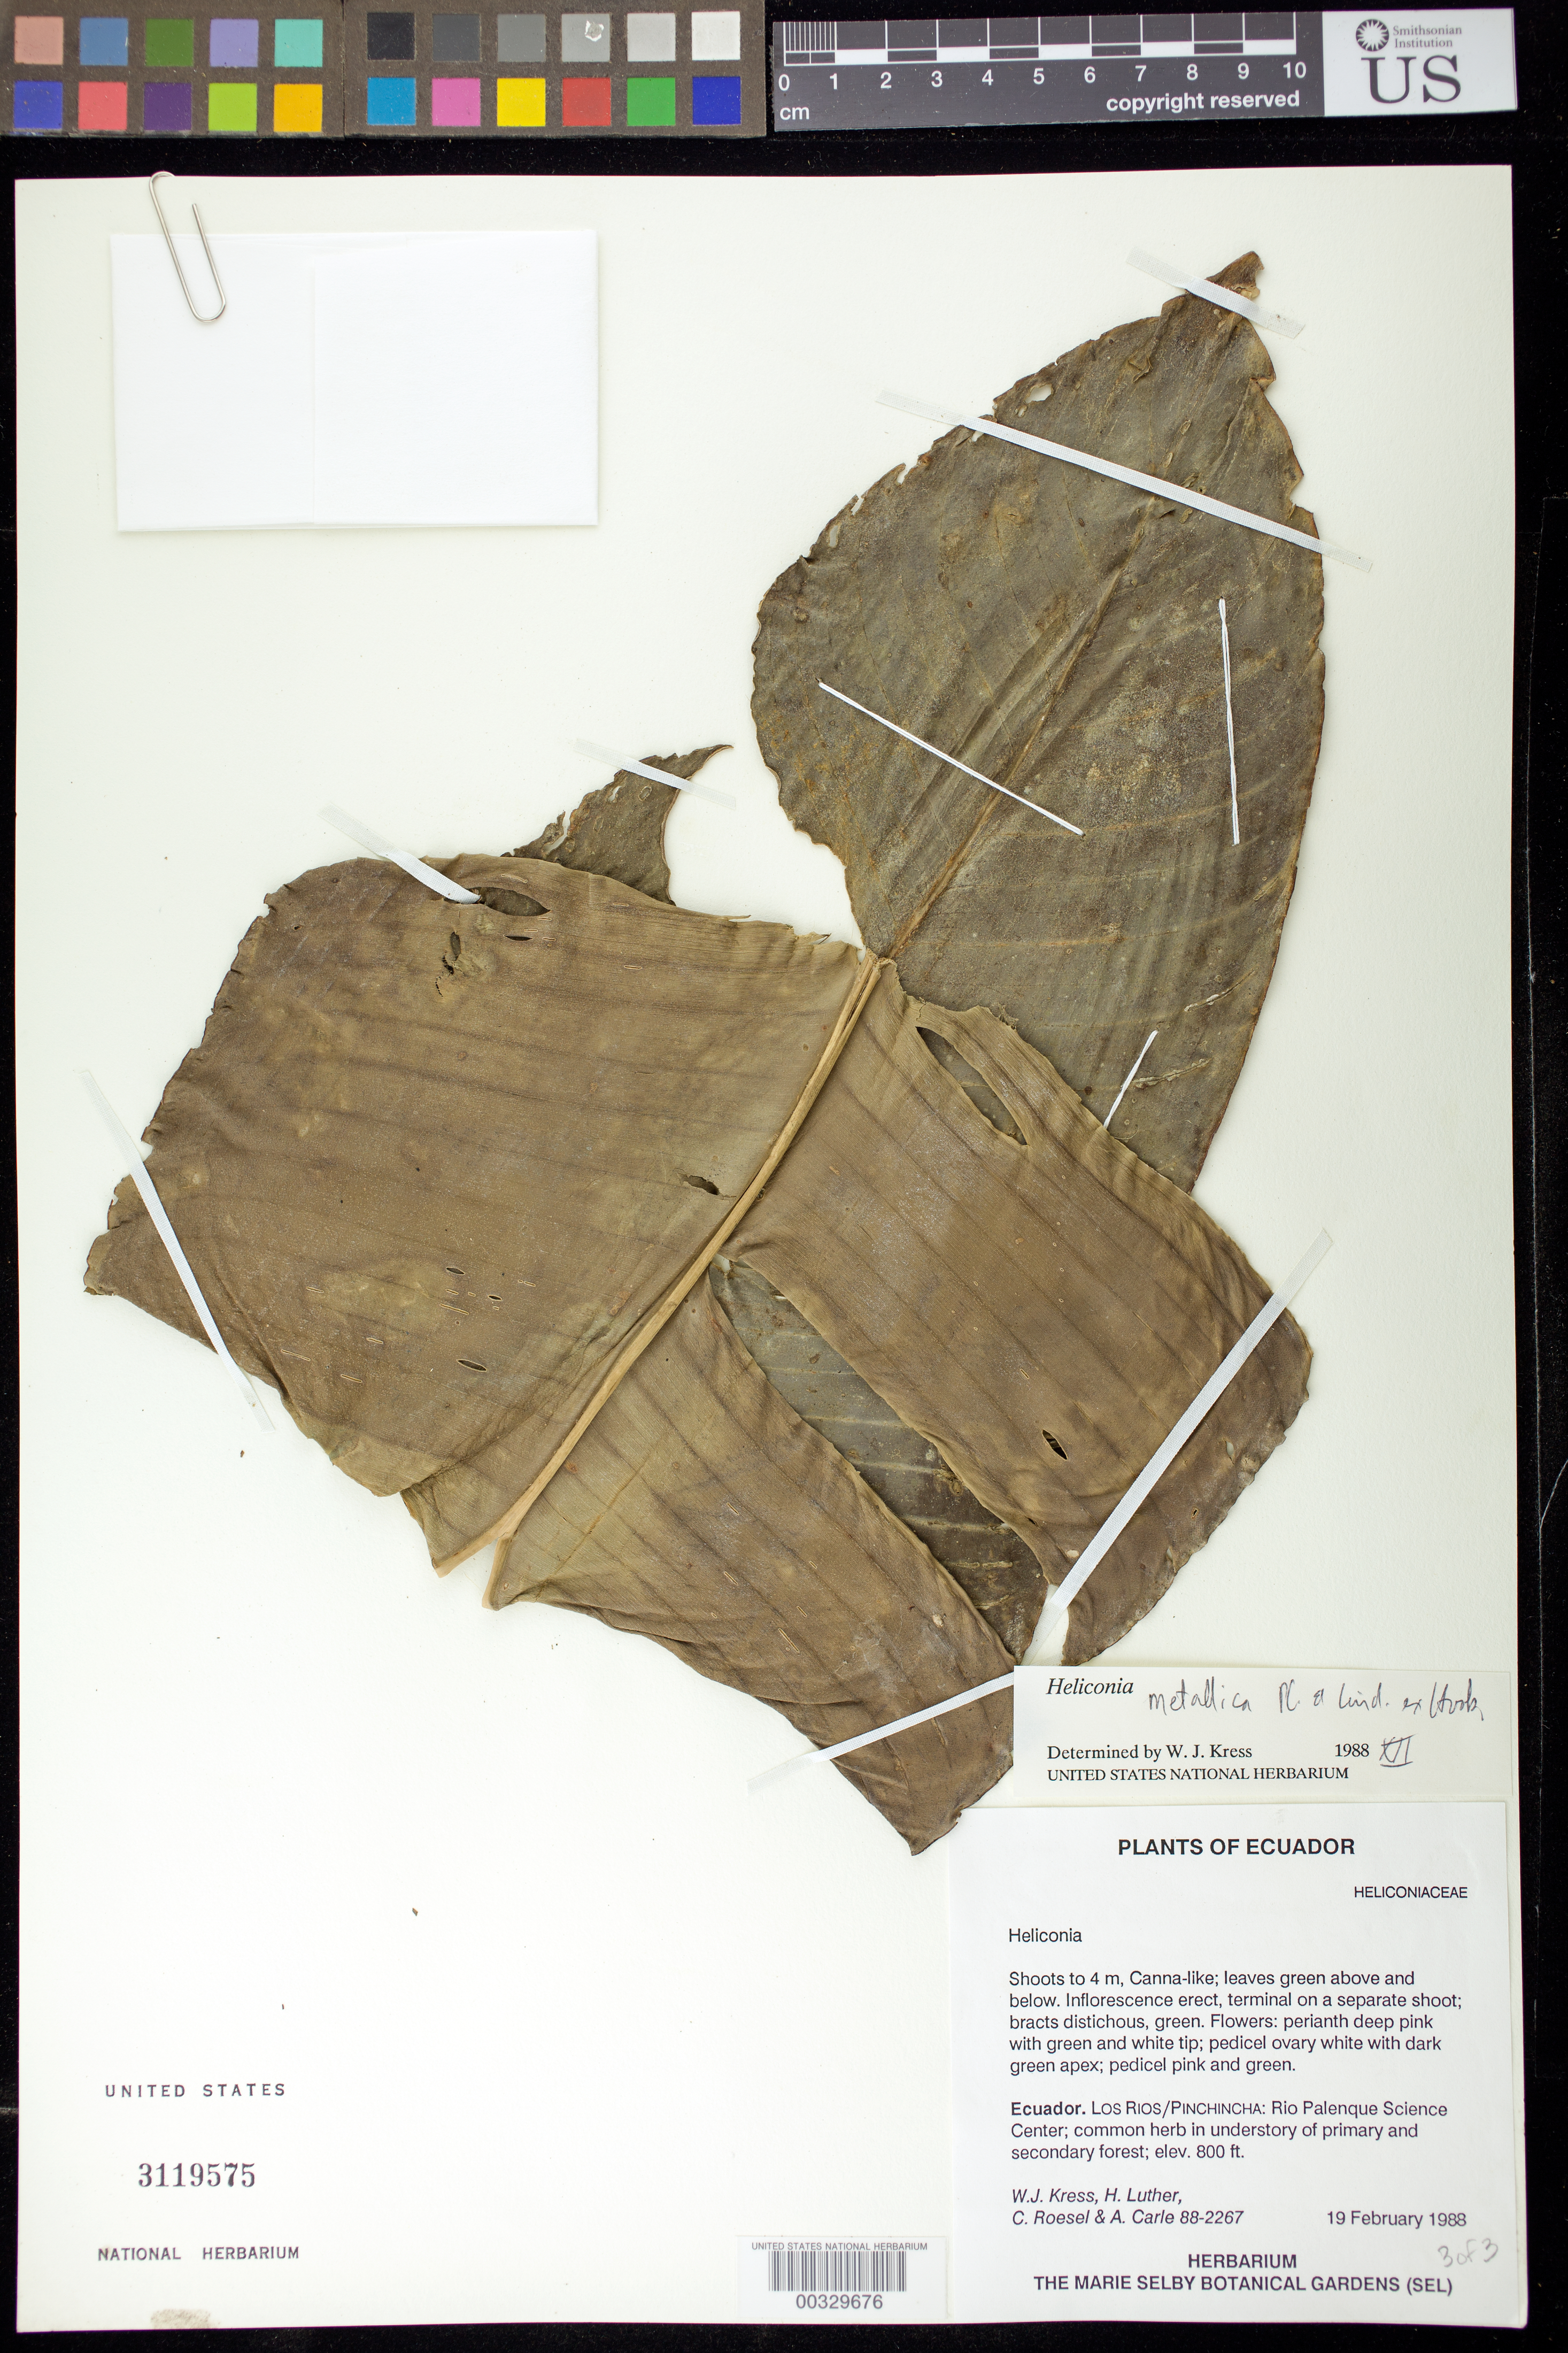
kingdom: Plantae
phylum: Tracheophyta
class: Liliopsida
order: Zingiberales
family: Heliconiaceae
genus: Heliconia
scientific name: Heliconia metallica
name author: Planch. & Linden ex Hook.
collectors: W. J. Kress, Harry E. Luther, C. S. Roesel & A. Carle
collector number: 88-2267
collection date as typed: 19 Feb 1988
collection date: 1988-02-19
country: Ecuador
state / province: Los Ríos / Pichincha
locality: Rio palenque science center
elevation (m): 244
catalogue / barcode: US 3119575